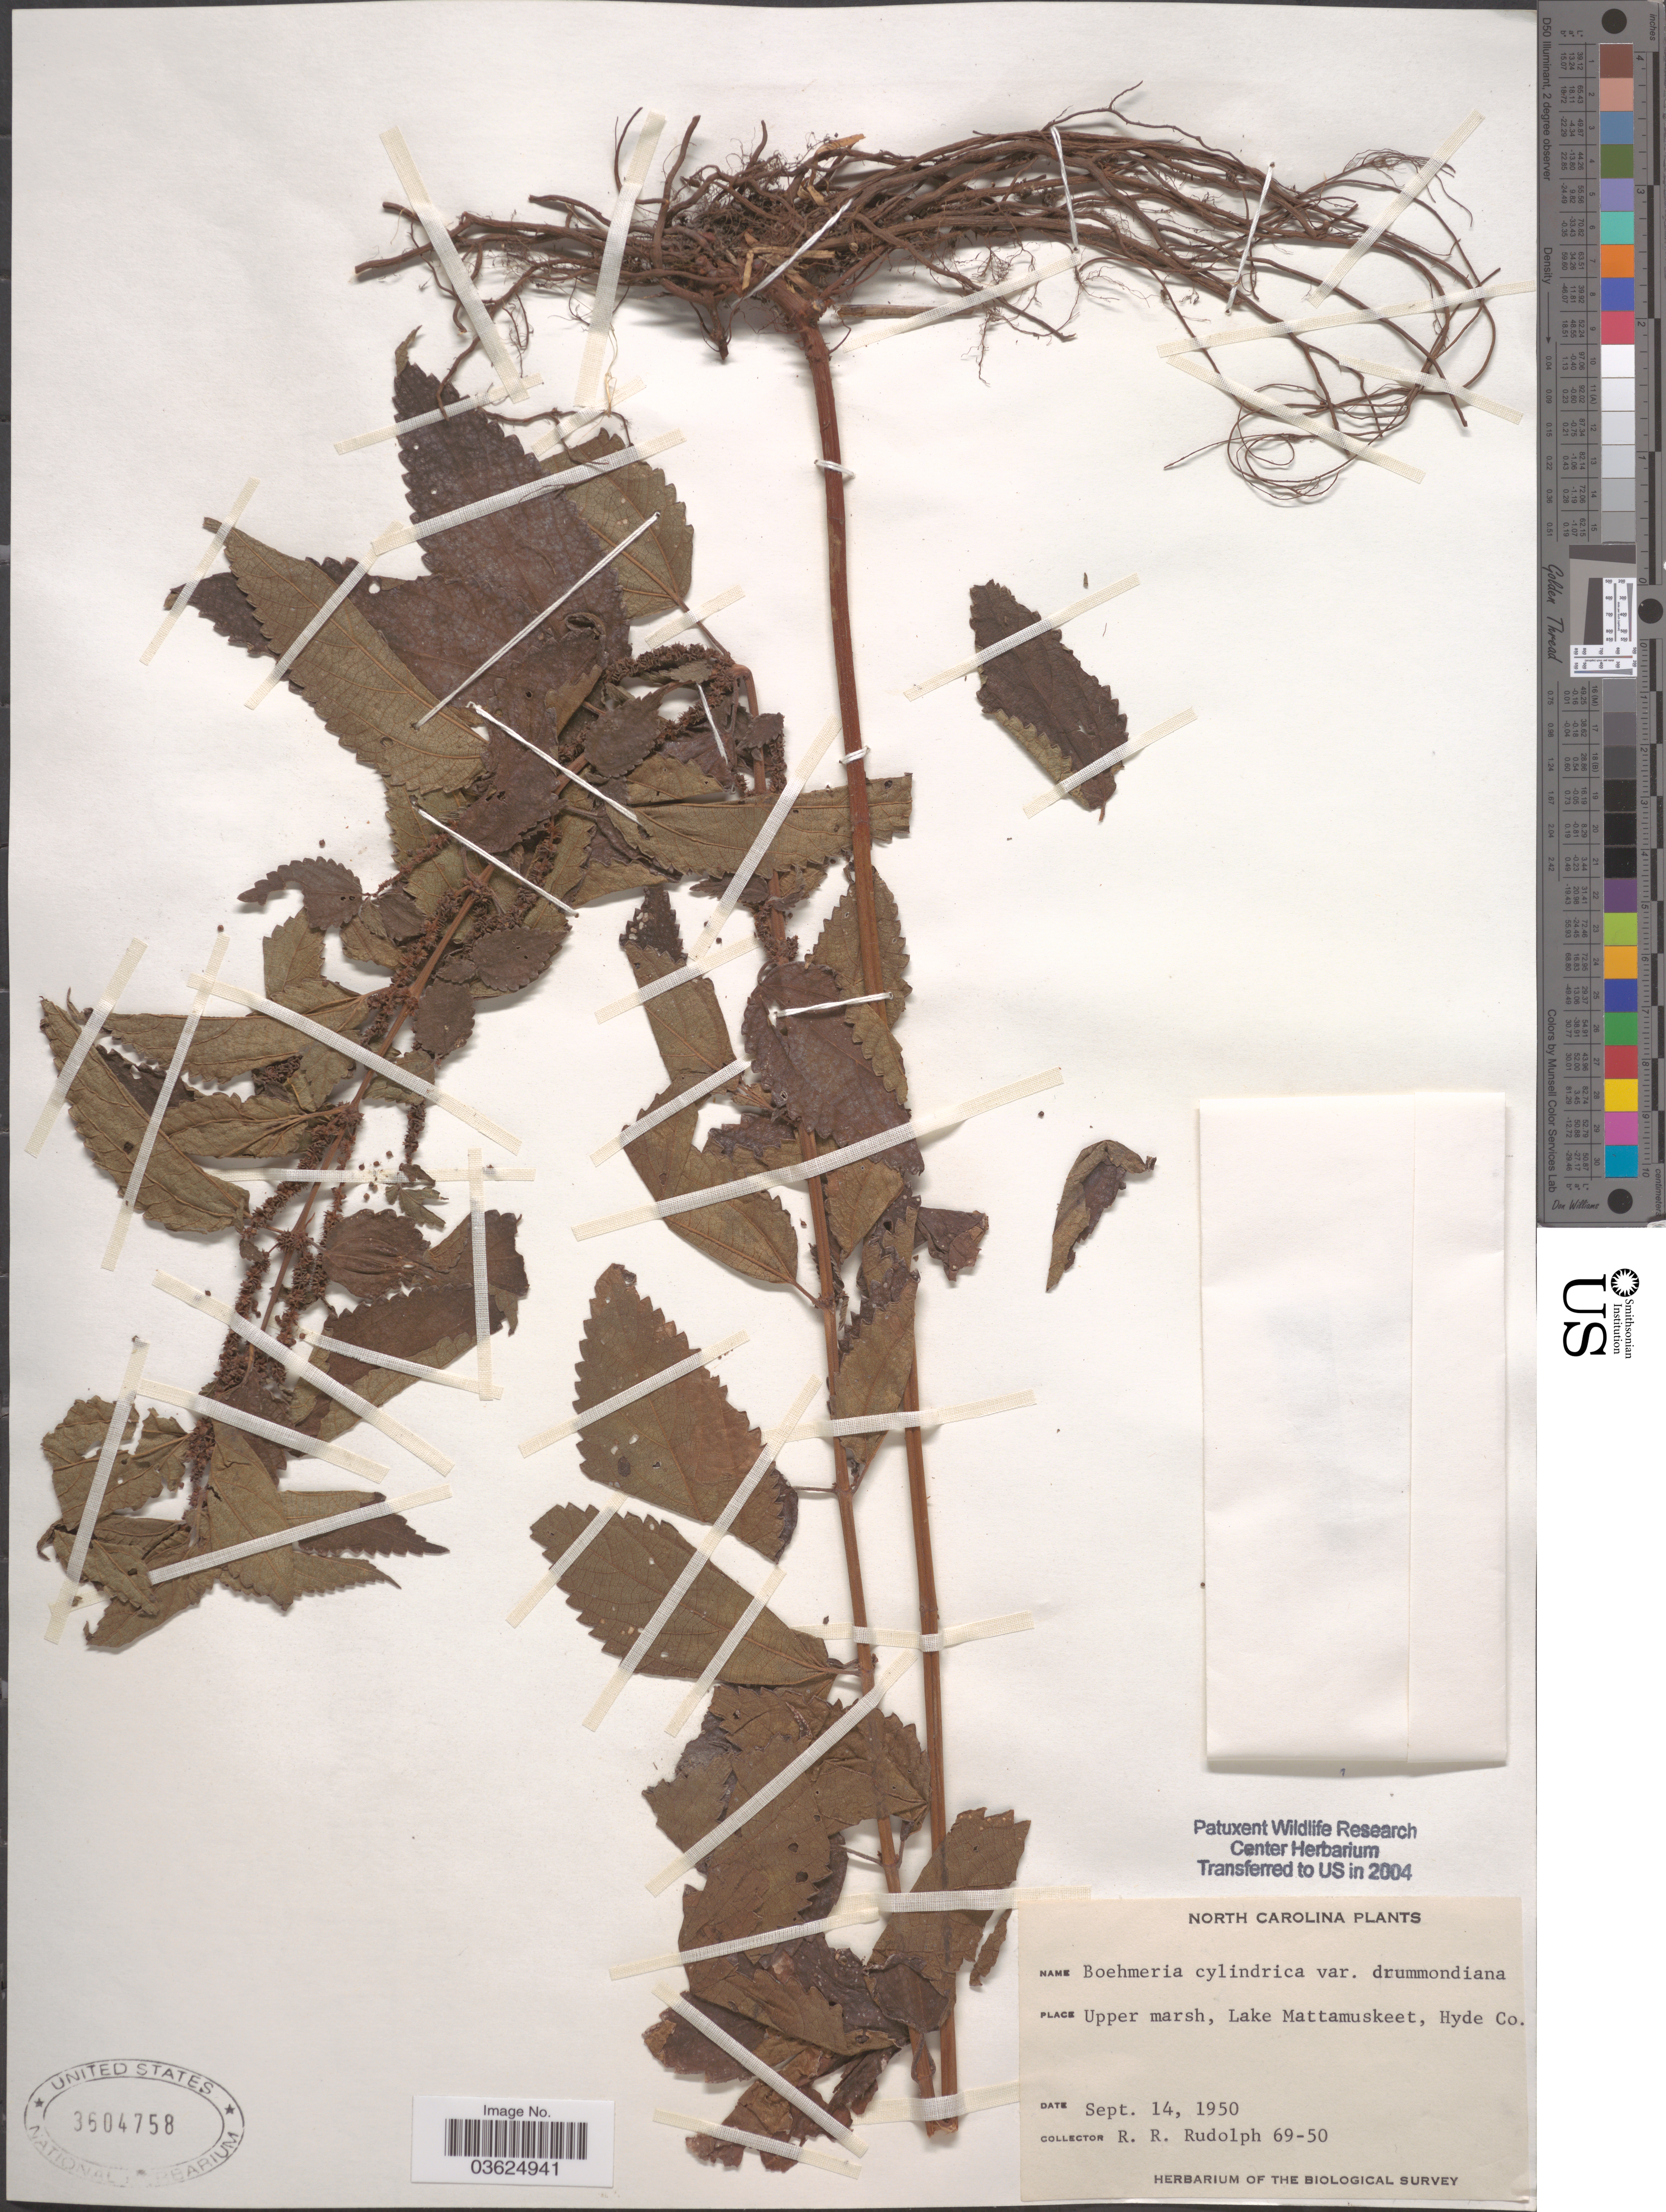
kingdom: Plantae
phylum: Tracheophyta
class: Magnoliopsida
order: Rosales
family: Urticaceae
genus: Boehmeria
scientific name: Boehmeria drummondiana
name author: Wedd.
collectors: R. Rudolph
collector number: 69-50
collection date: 1950-09-14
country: United States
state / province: North Carolina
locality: Upper Marsh, Lake Mattamuskeet, Hyde Co.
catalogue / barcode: US 3604758